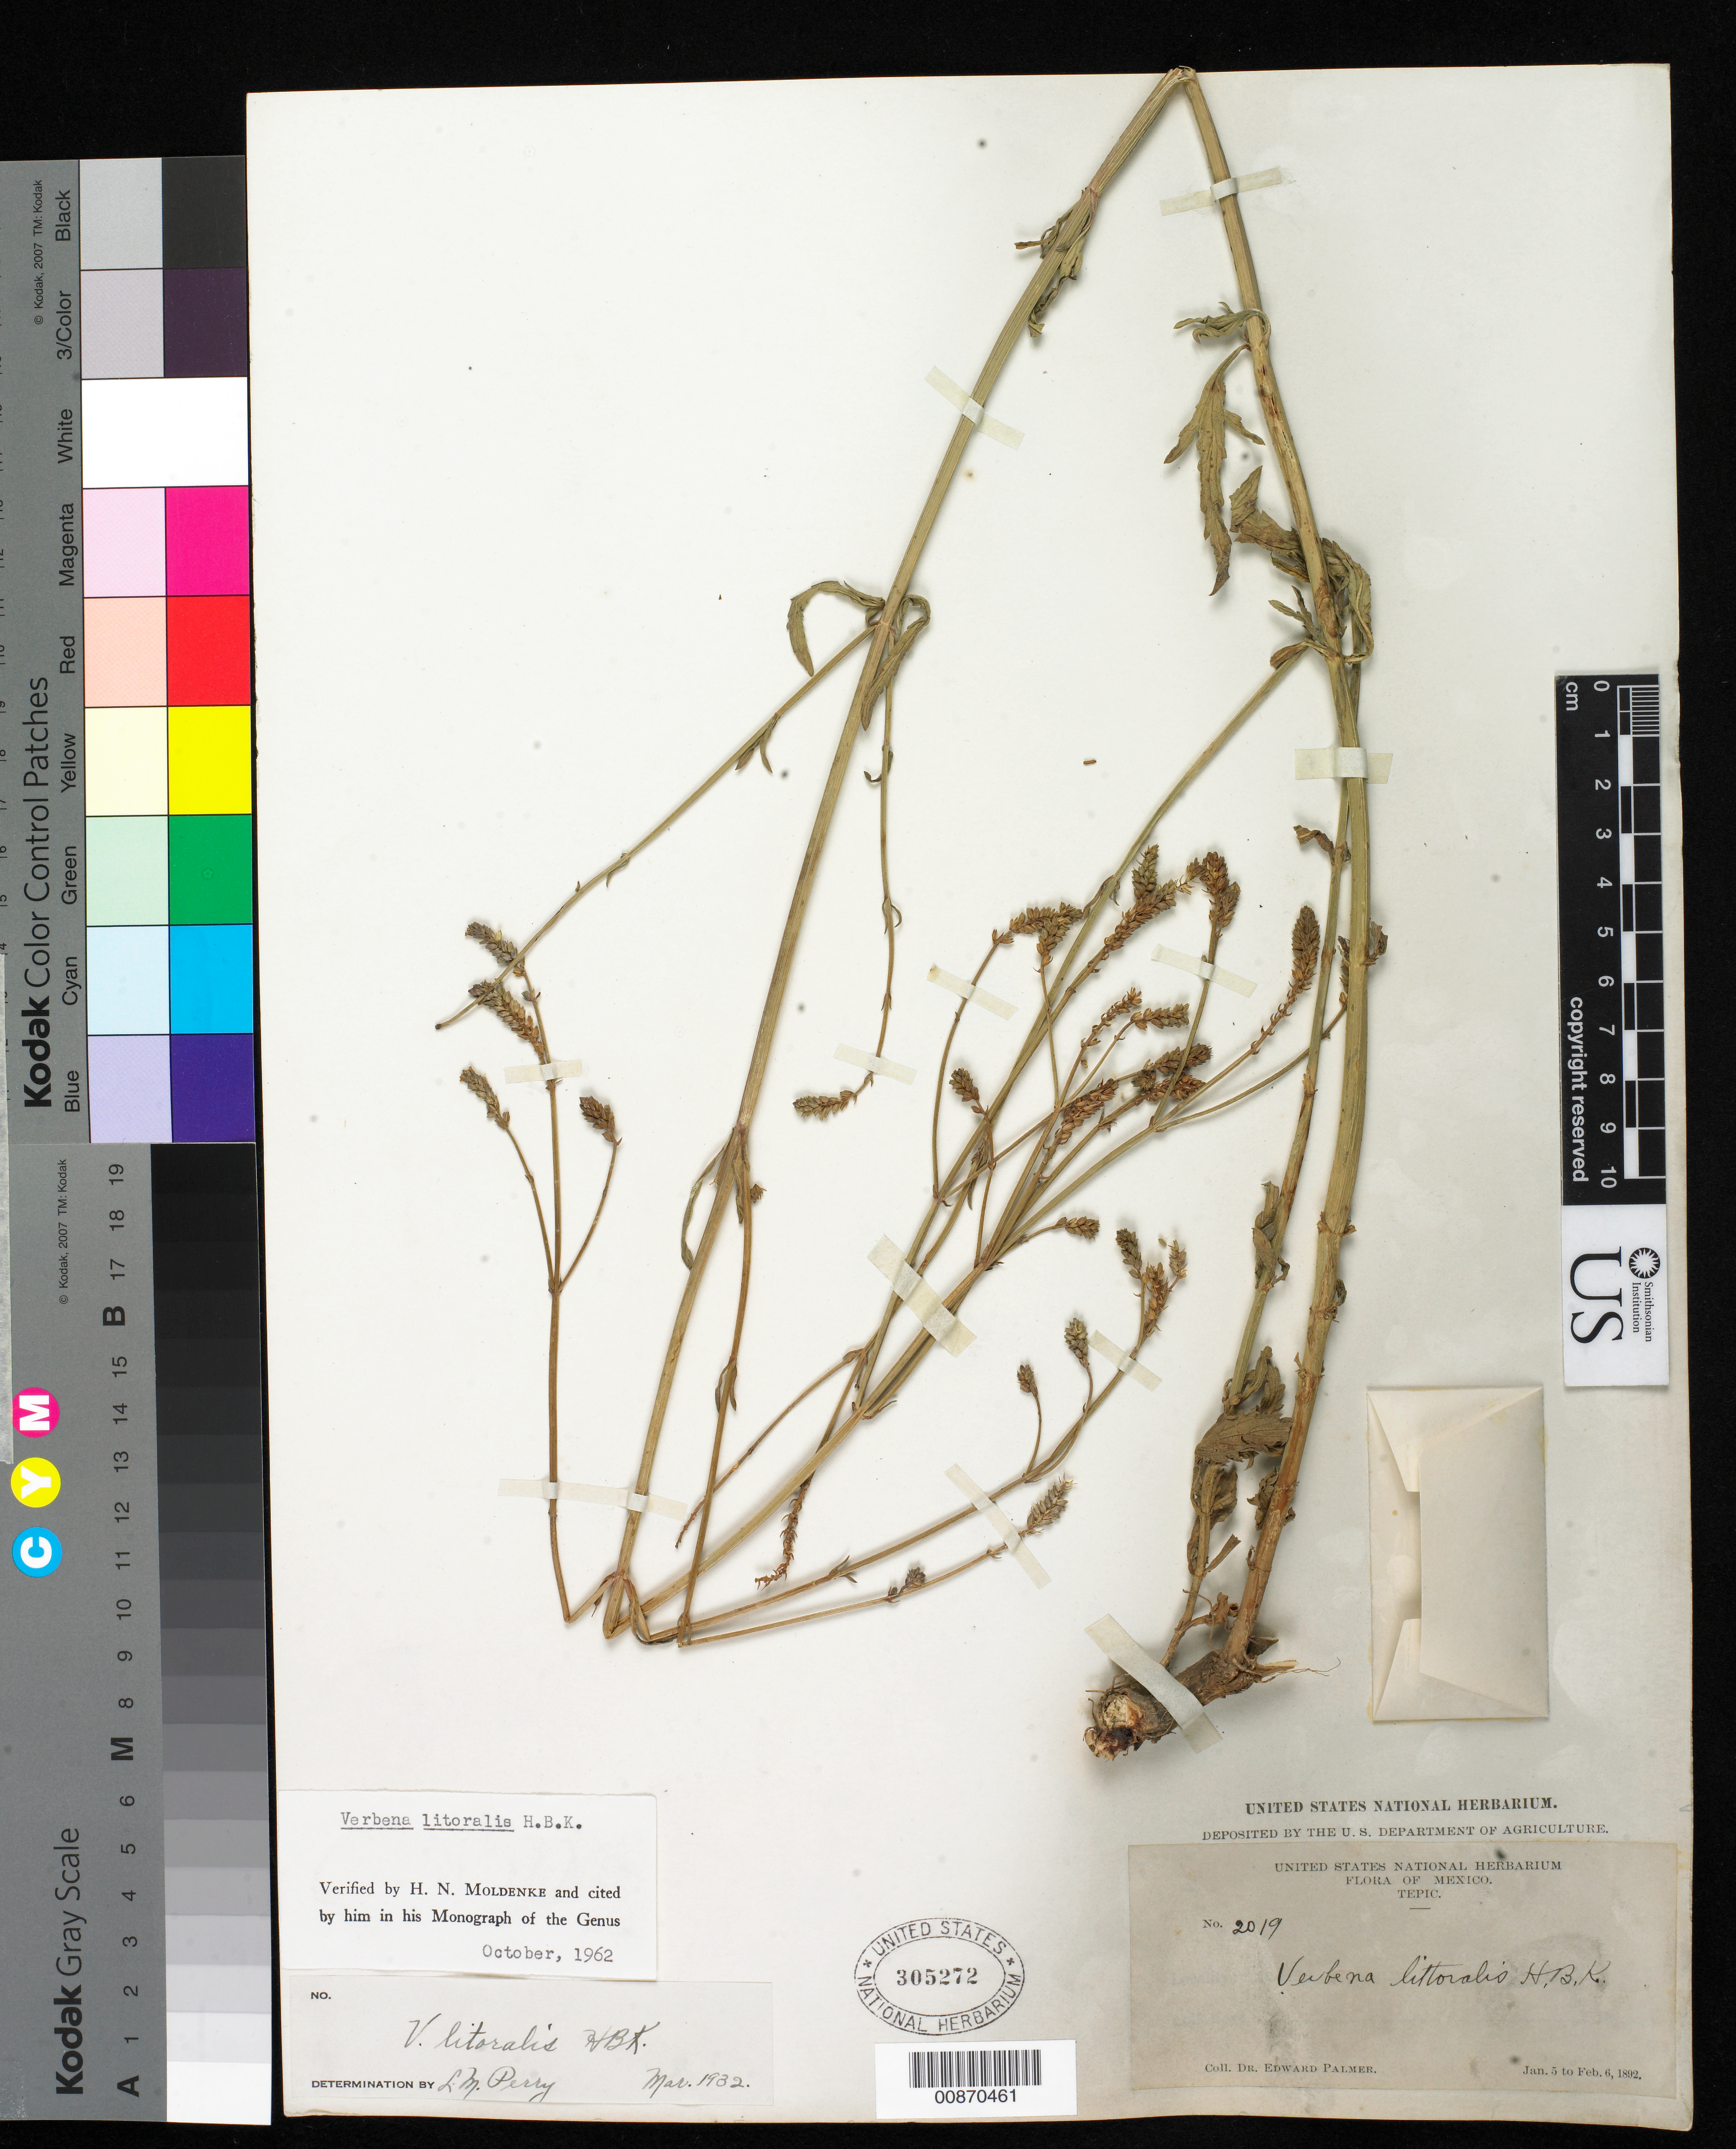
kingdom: Plantae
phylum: Tracheophyta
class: Magnoliopsida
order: Lamiales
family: Verbenaceae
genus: Verbena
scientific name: Verbena litoralis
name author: Kunth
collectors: E. Palmer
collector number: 2019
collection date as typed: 05 Jan 1892 to 06 Feb 1892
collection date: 1892-01-05/1892-02-06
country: Mexico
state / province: Nayarit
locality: Tepic, Nayarit.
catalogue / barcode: US 305272